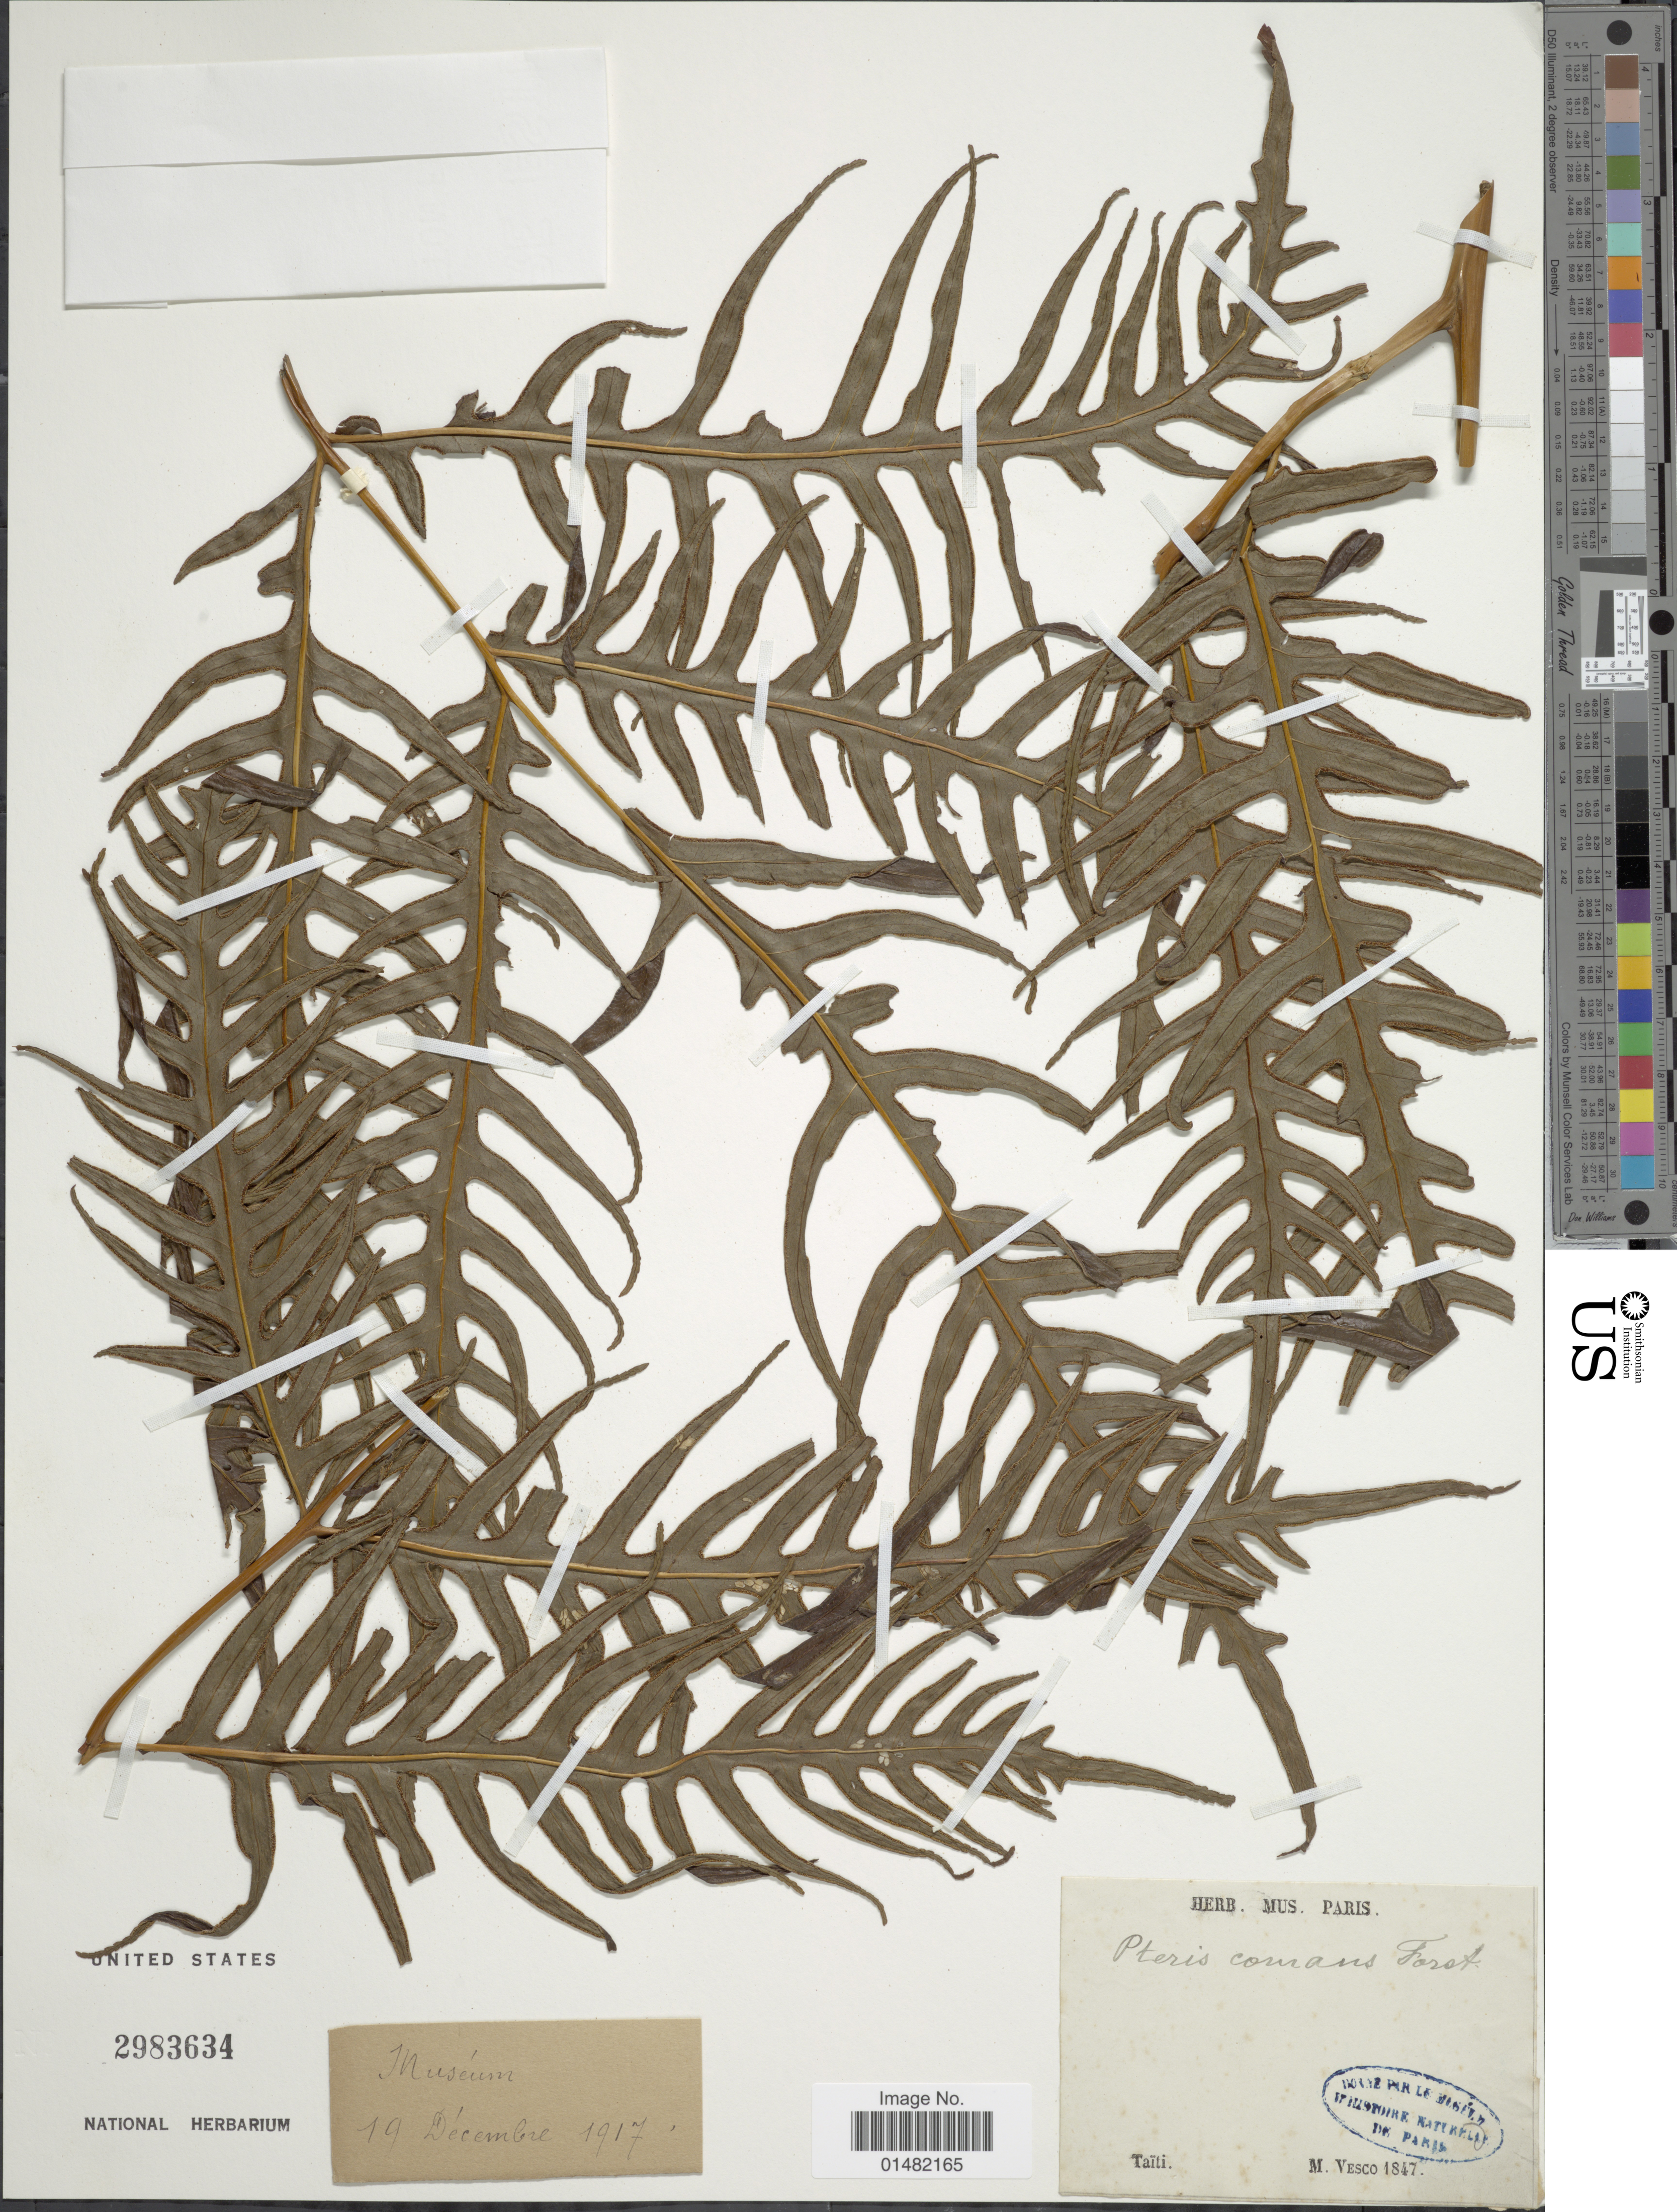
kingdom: Plantae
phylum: Tracheophyta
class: Polypodiopsida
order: Polypodiales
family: Pteridaceae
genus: Pteris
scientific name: Pteris comans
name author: G. Forst.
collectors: M. Vesco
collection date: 1847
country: French Polynesia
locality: Taïti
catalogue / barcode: US 2983634